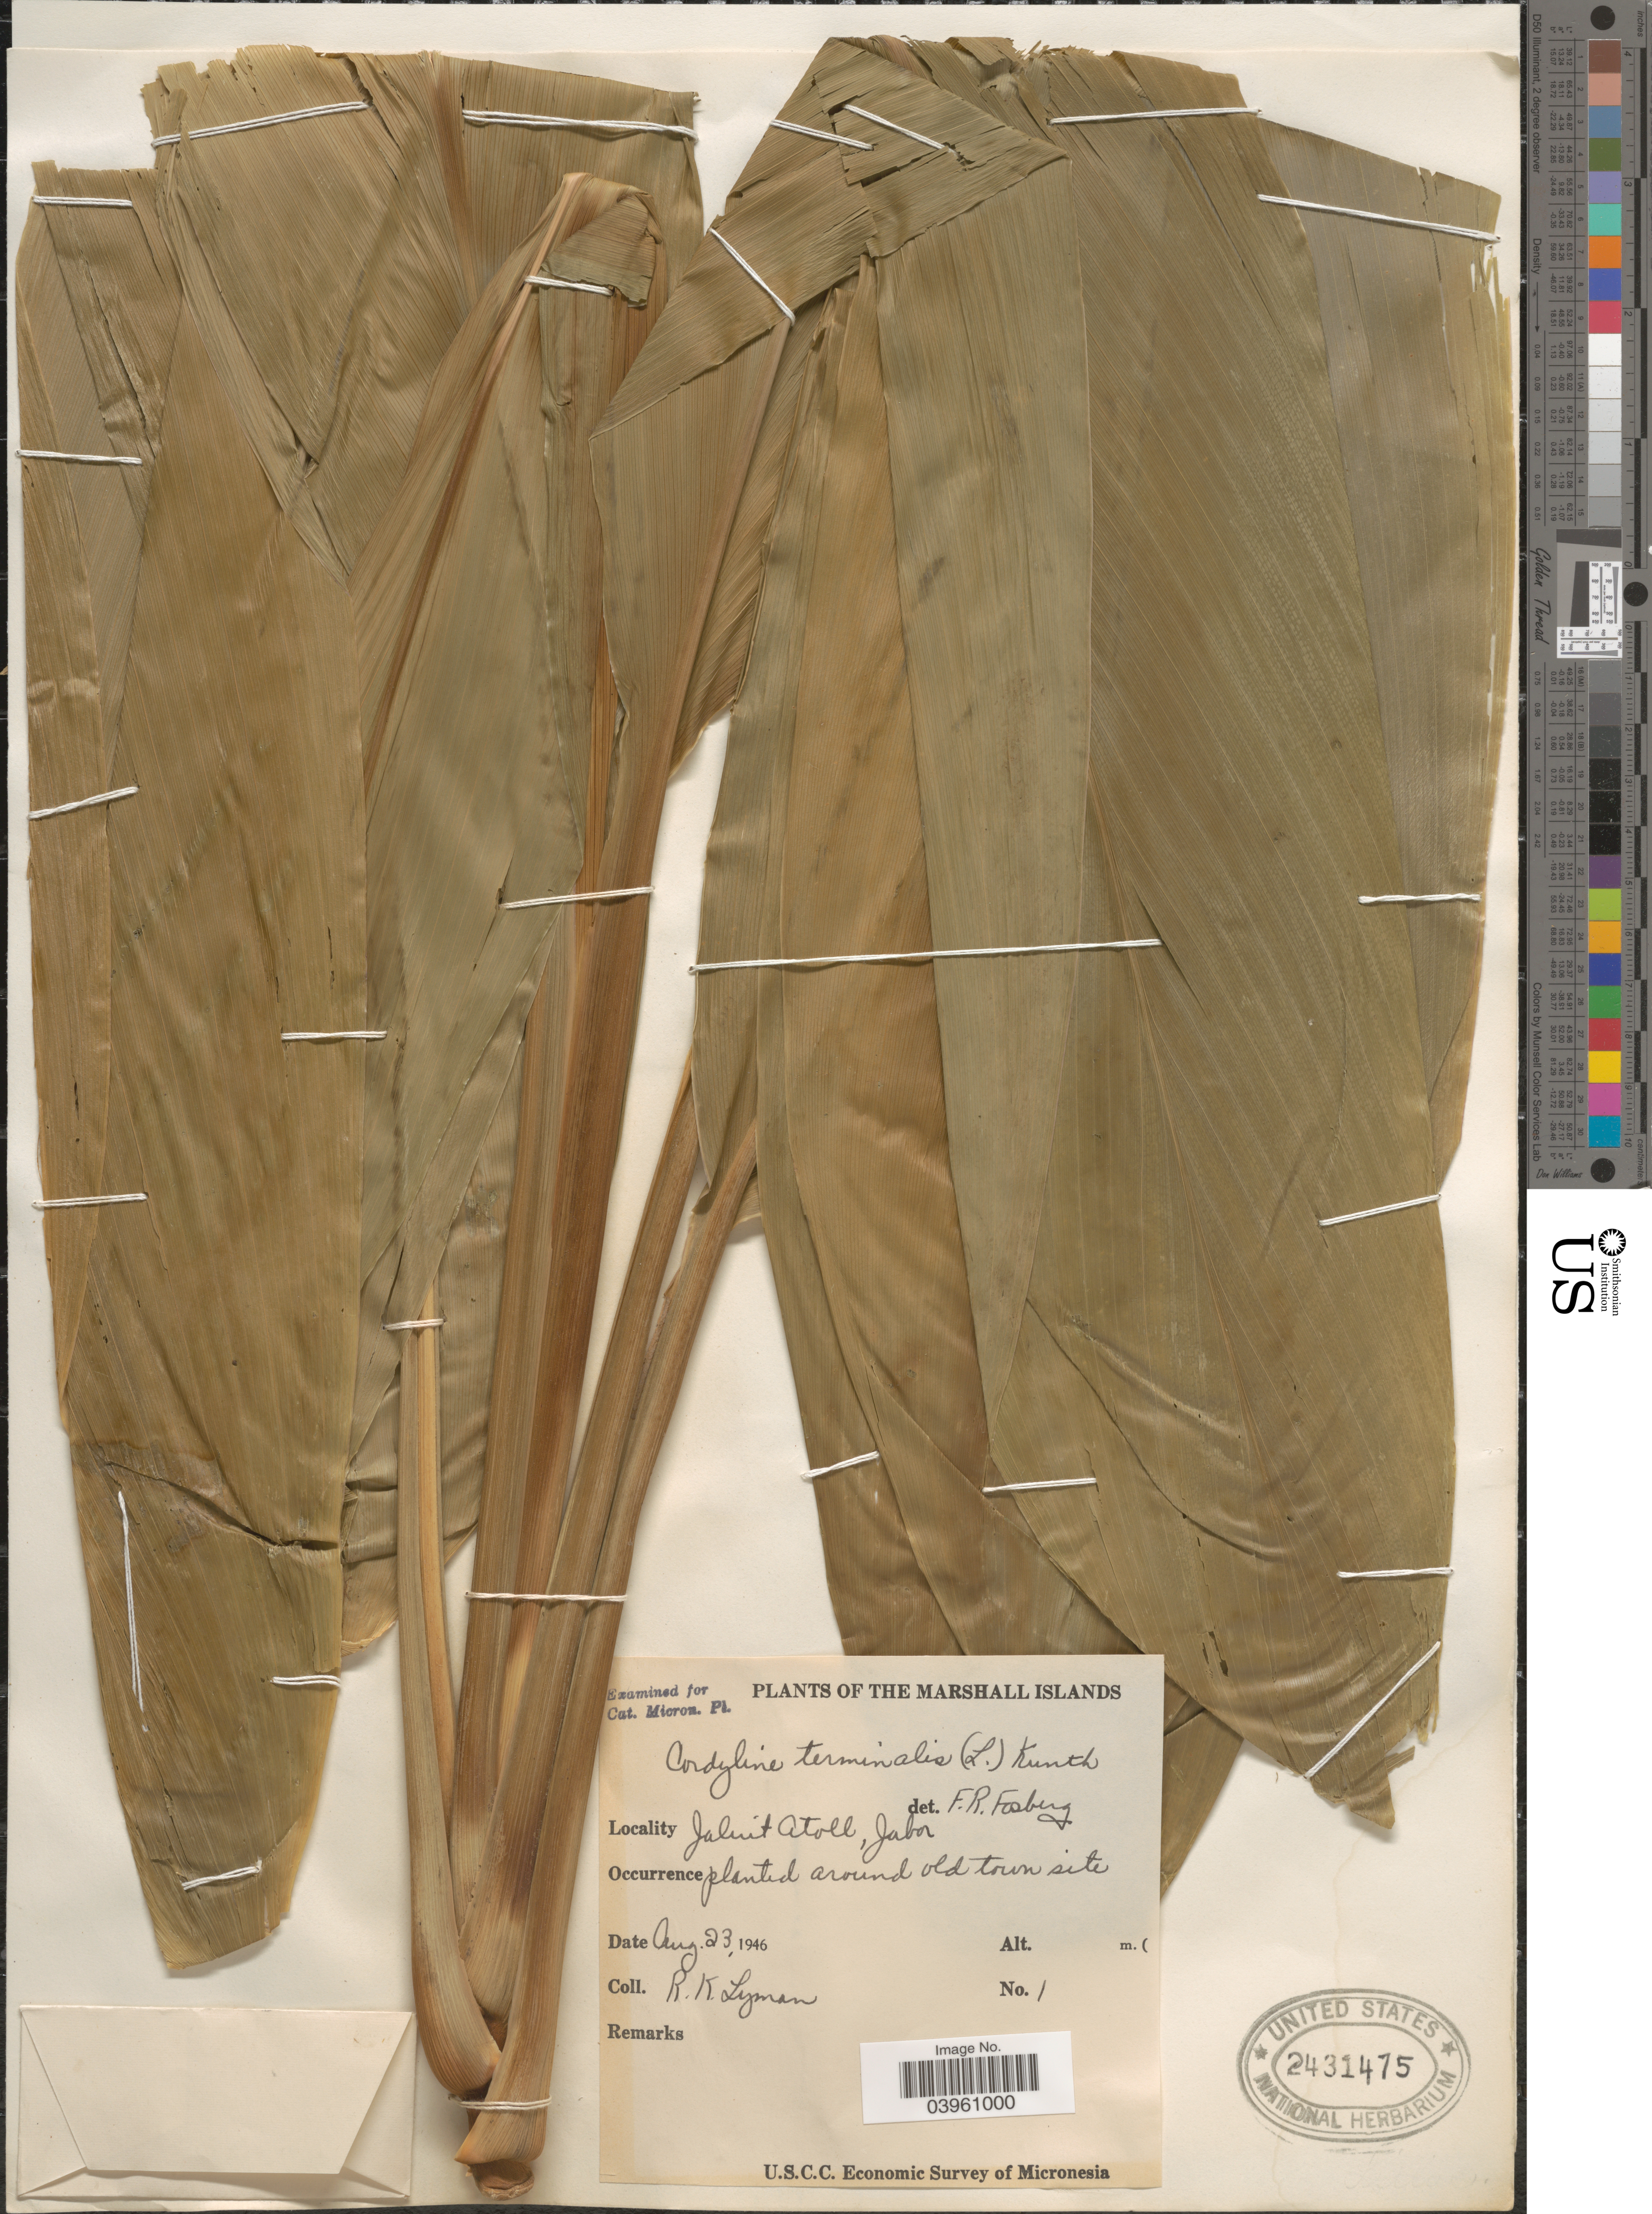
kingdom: Plantae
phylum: Tracheophyta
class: Liliopsida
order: Asparagales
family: Asparagaceae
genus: Cordyline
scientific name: Cordyline fruticosa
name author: (L.) A. Chev.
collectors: R. Lyman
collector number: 1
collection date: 1946-08-23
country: Marshall Islands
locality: Jaluit Atoll, Jabor.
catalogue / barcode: US 2431475